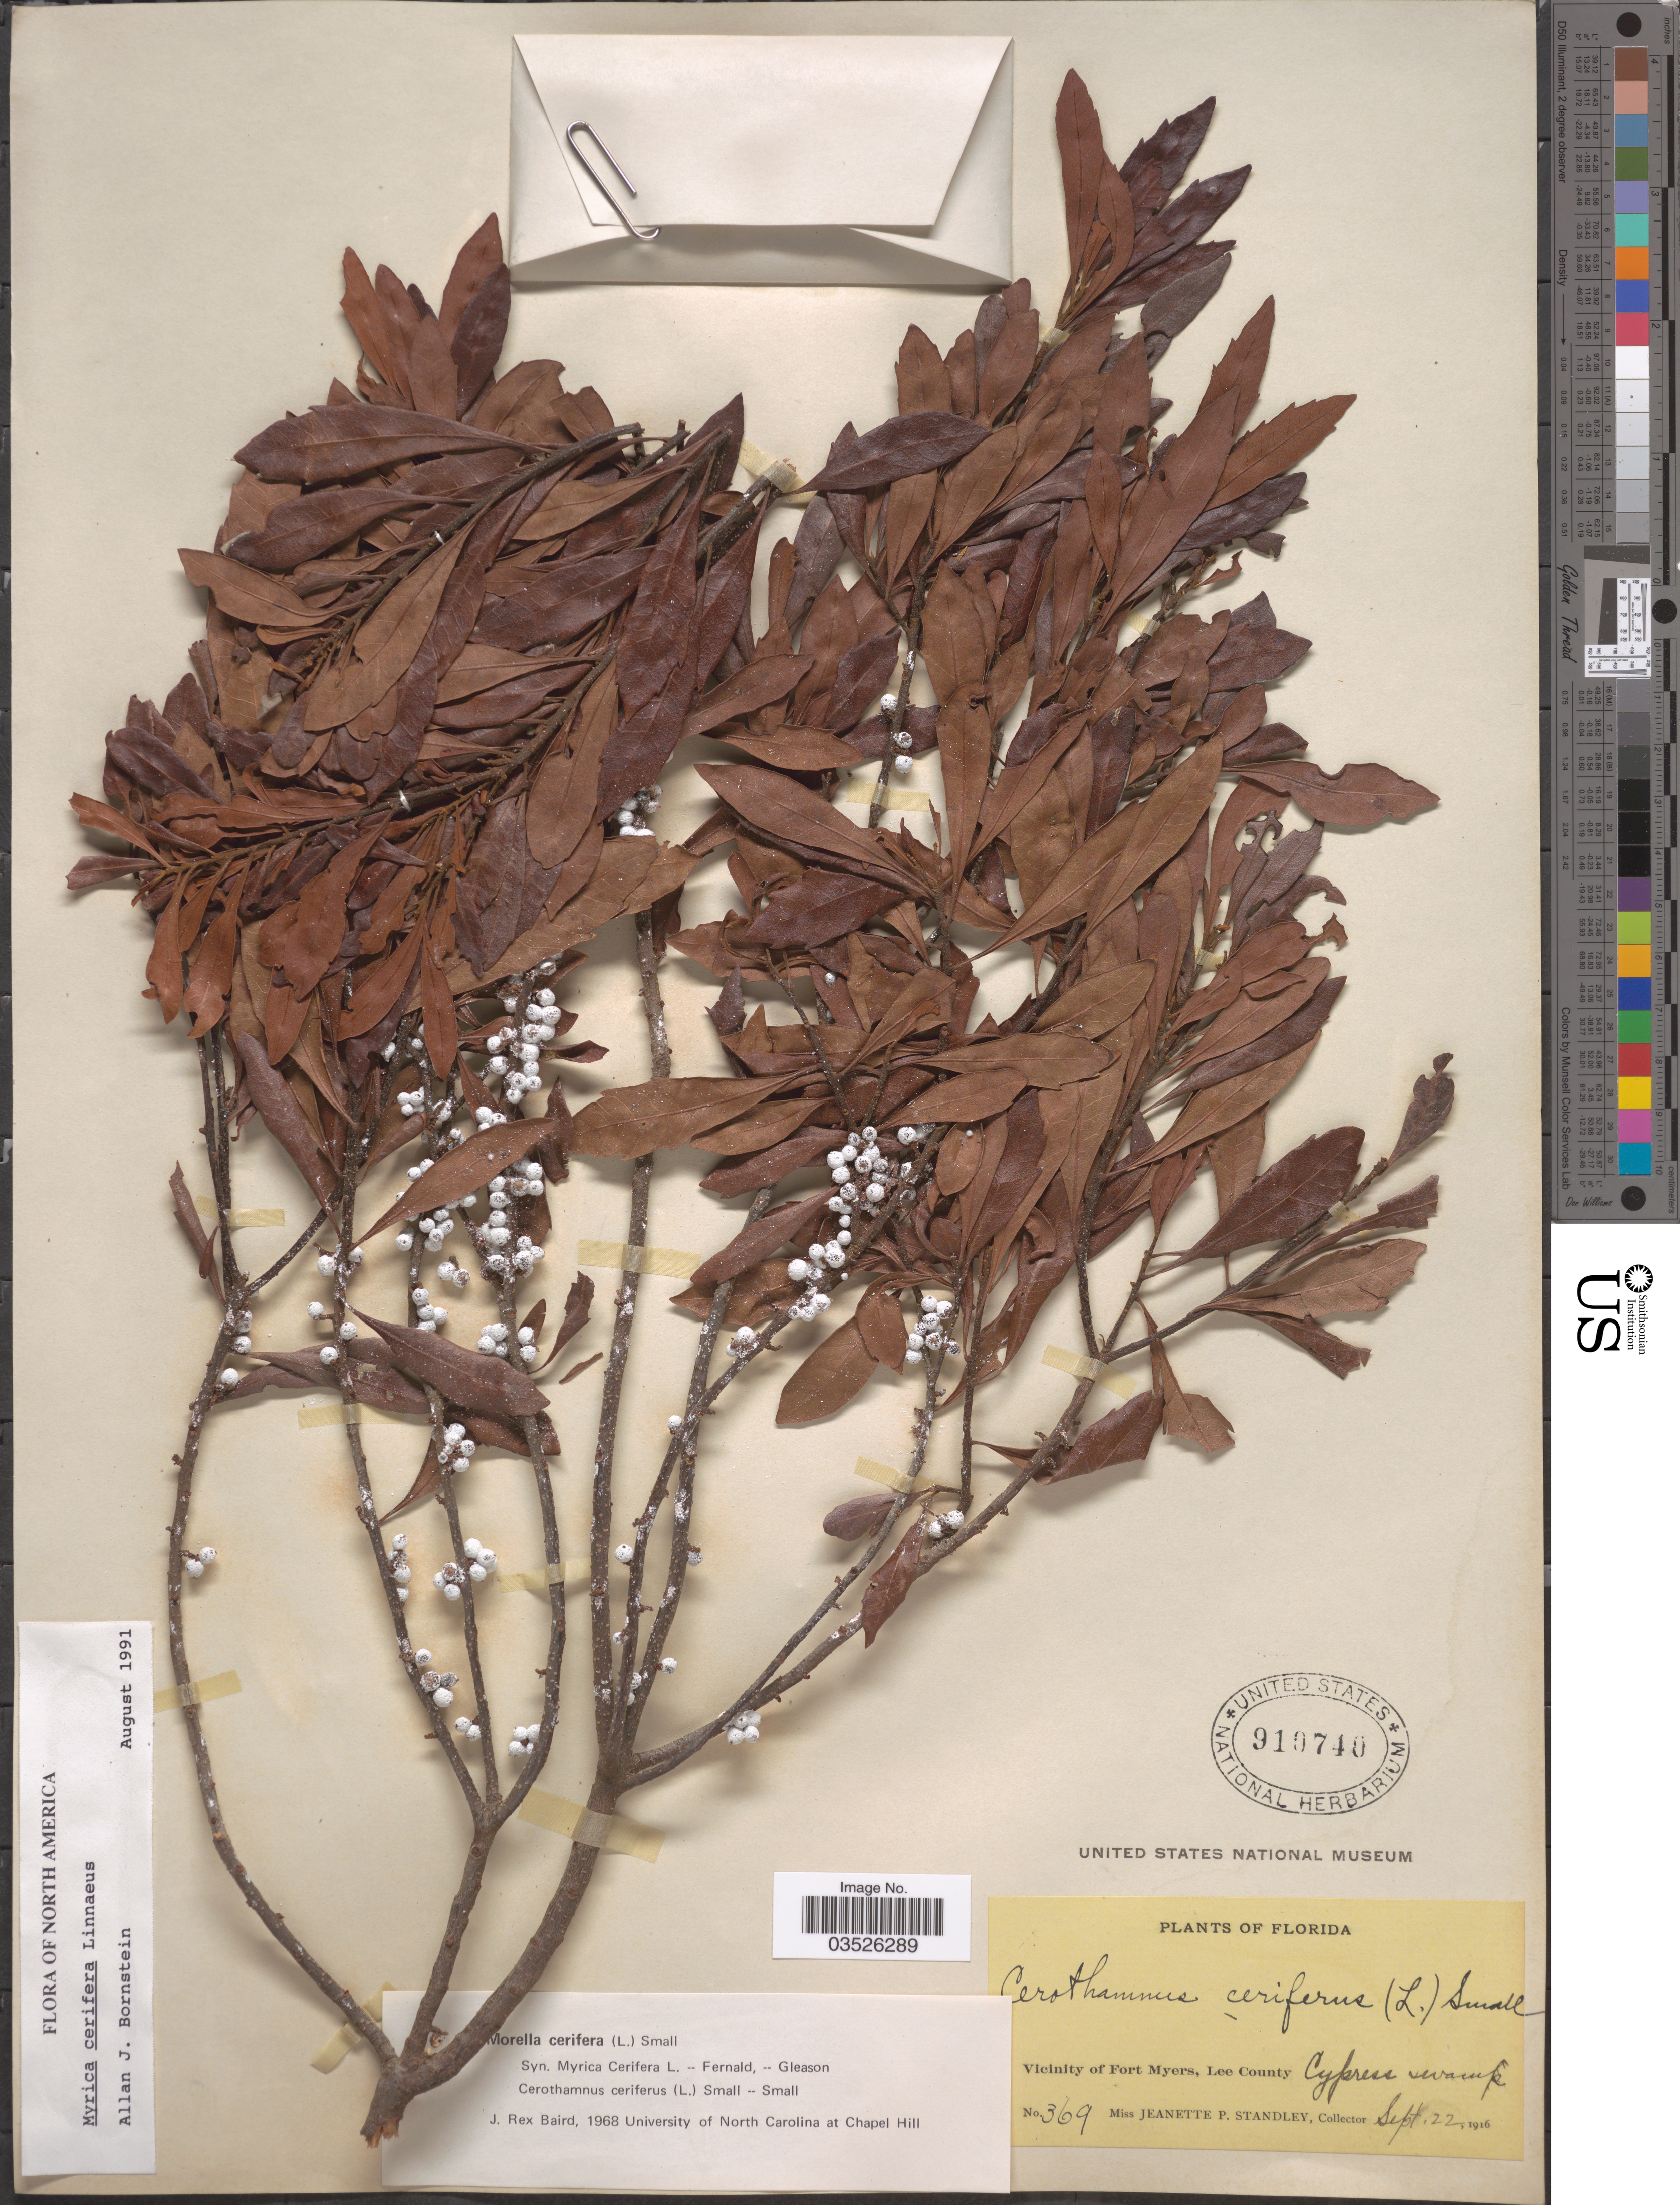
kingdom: Plantae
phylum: Tracheophyta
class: Magnoliopsida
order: Fagales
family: Myricaceae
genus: Morella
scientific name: Morella cerifera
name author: (L.) Small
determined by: Baird, James Rex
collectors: J. P. Standley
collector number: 369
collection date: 1916-09-22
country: United States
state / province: Florida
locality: Vicinity of Fort Myers, Lee County. Cypress swamp.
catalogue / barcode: US 910740